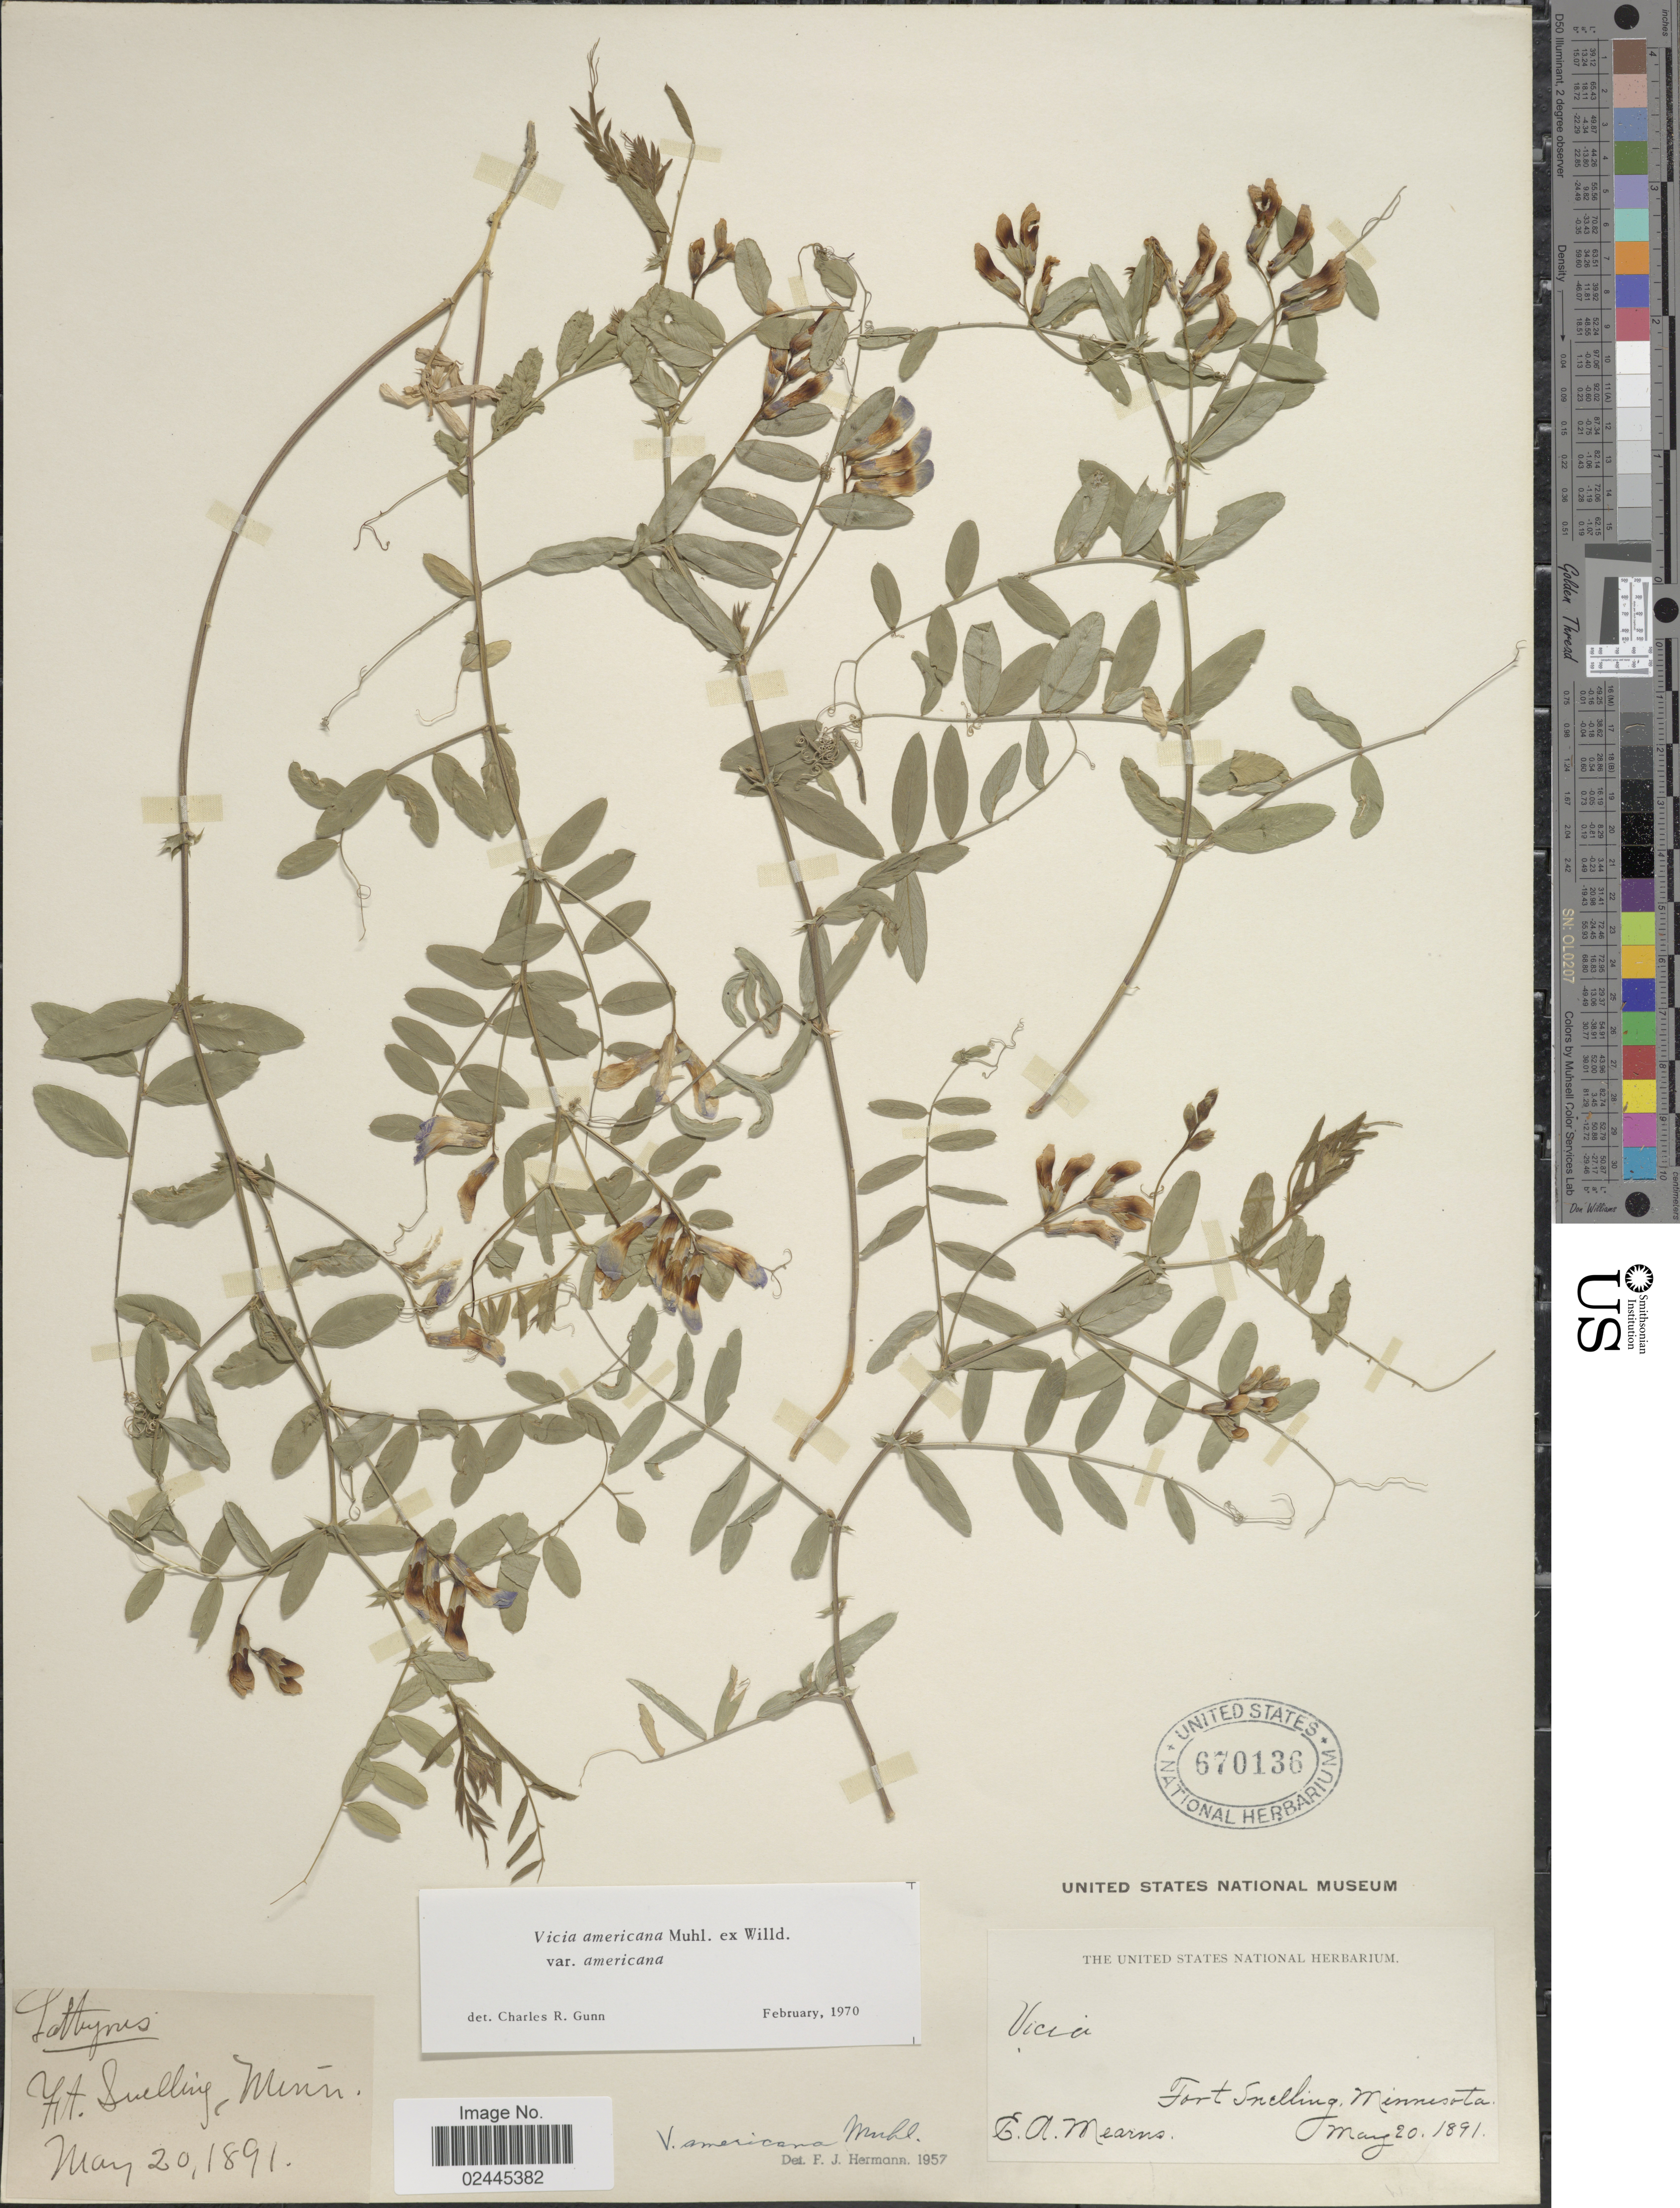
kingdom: Plantae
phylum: Tracheophyta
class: Magnoliopsida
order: Fabales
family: Fabaceae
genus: Vicia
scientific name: Vicia americana var. americana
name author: Muhl. ex Willd.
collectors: E. A. Mearns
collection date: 1891-05-20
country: United States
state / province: Minnesota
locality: Fort Snelling, Minnesota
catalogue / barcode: US 670136